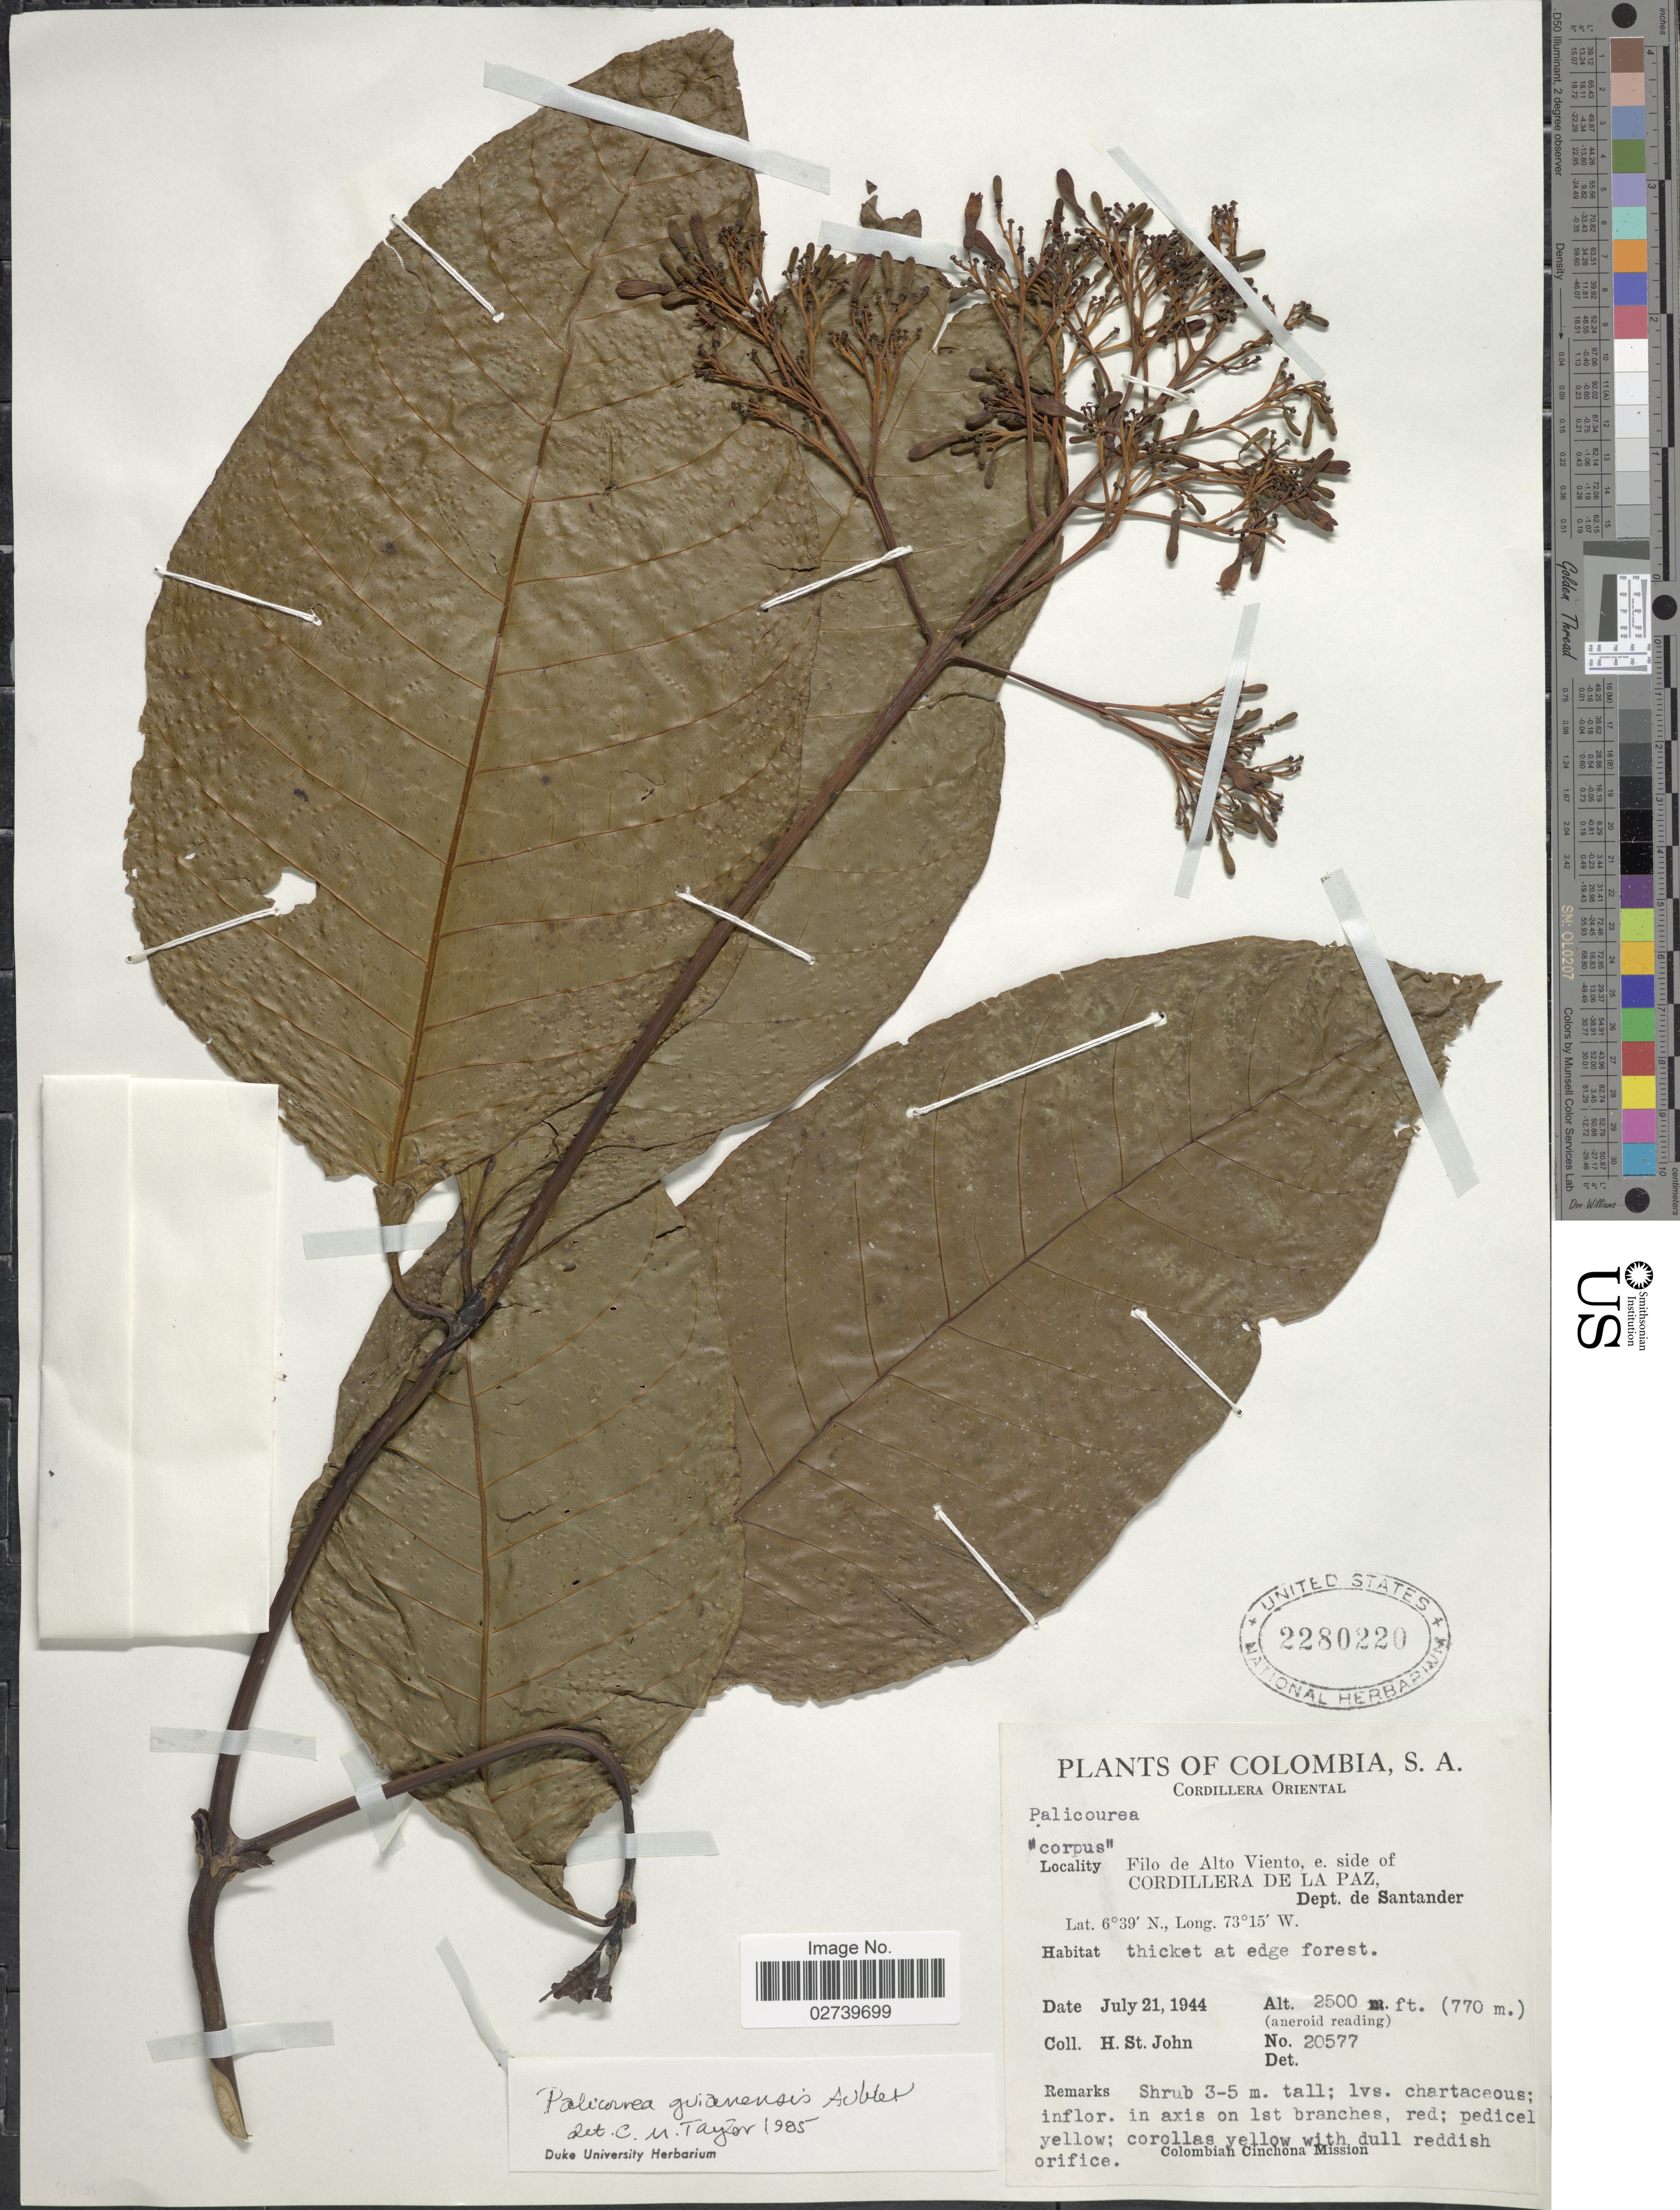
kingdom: Plantae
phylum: Tracheophyta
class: Magnoliopsida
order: Gentianales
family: Rubiaceae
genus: Palicourea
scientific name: Palicourea guianensis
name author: Aubl.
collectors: H. St. John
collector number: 20577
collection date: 1944-07-21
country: Colombia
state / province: Santander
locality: Cordillera Oriental. Filo de Alto Viento, e. side of Cordillera de La Paz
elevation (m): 762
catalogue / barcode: US 2280220